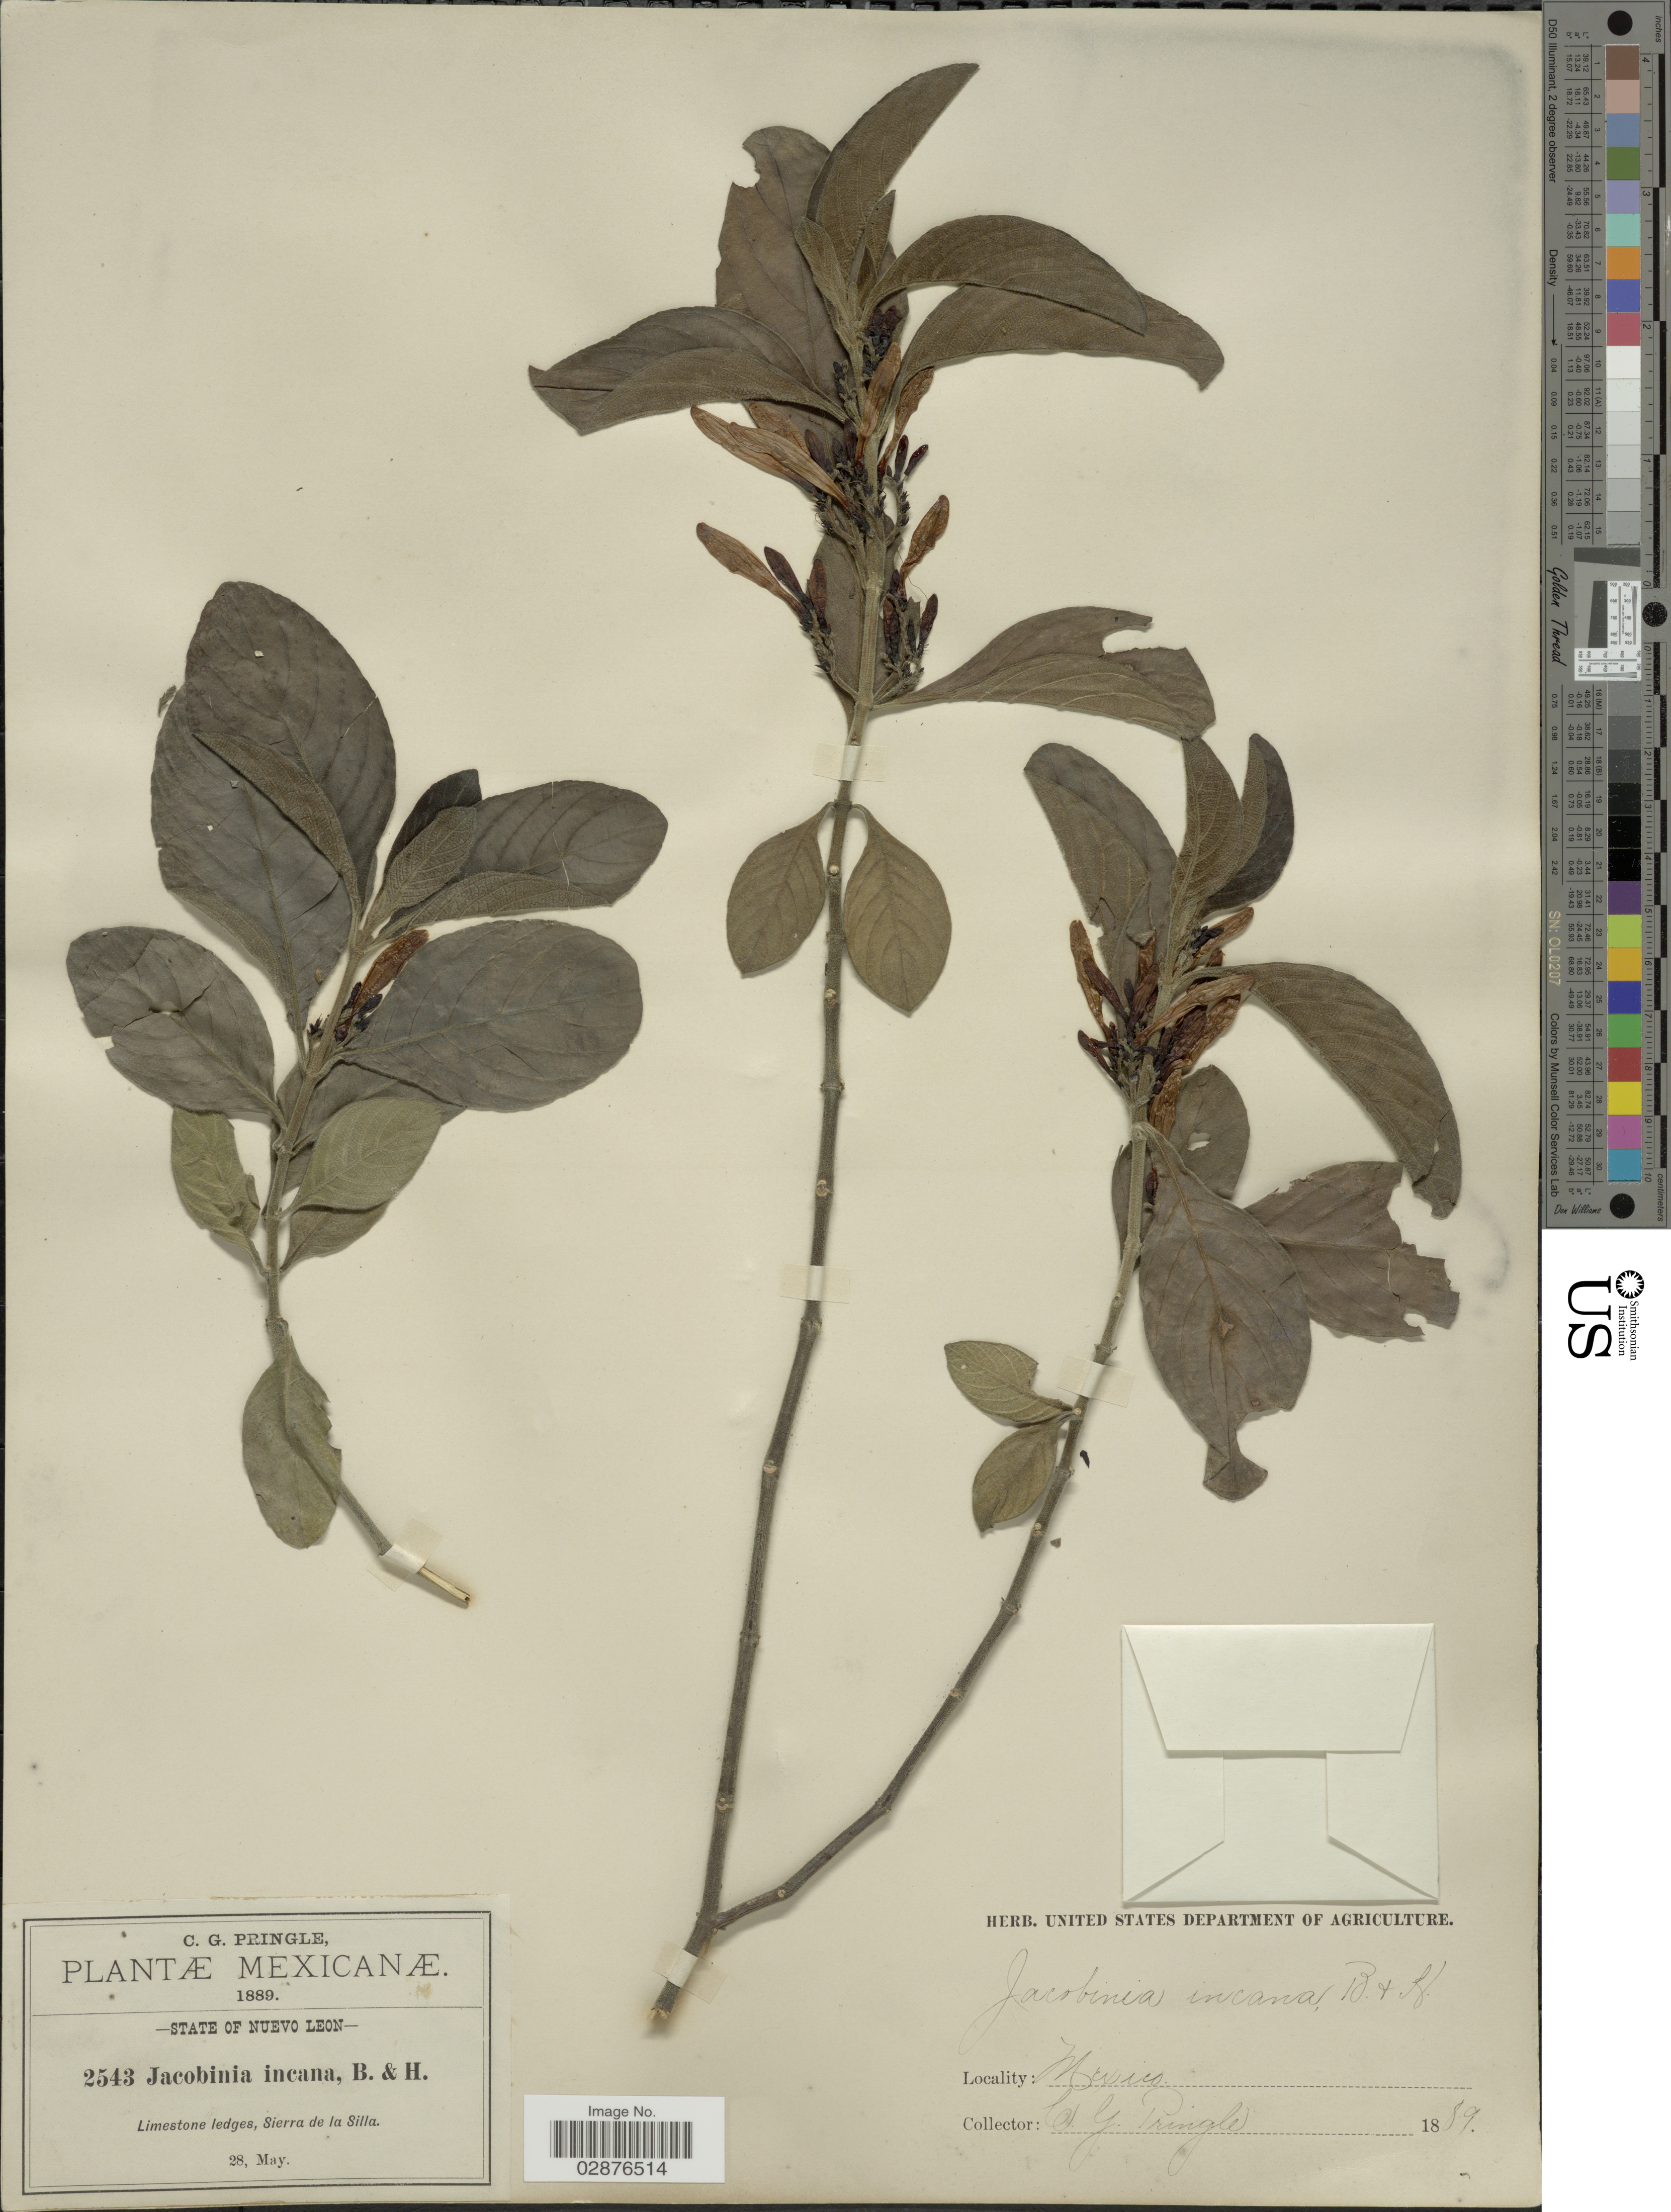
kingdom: Plantae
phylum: Tracheophyta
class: Magnoliopsida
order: Lamiales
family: Acanthaceae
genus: Justicia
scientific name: Justicia leonardii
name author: Wassh.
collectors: C. G. Pringle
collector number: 2543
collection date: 1889-05-28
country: Mexico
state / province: Nuevo León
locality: Sierra de la Silla.